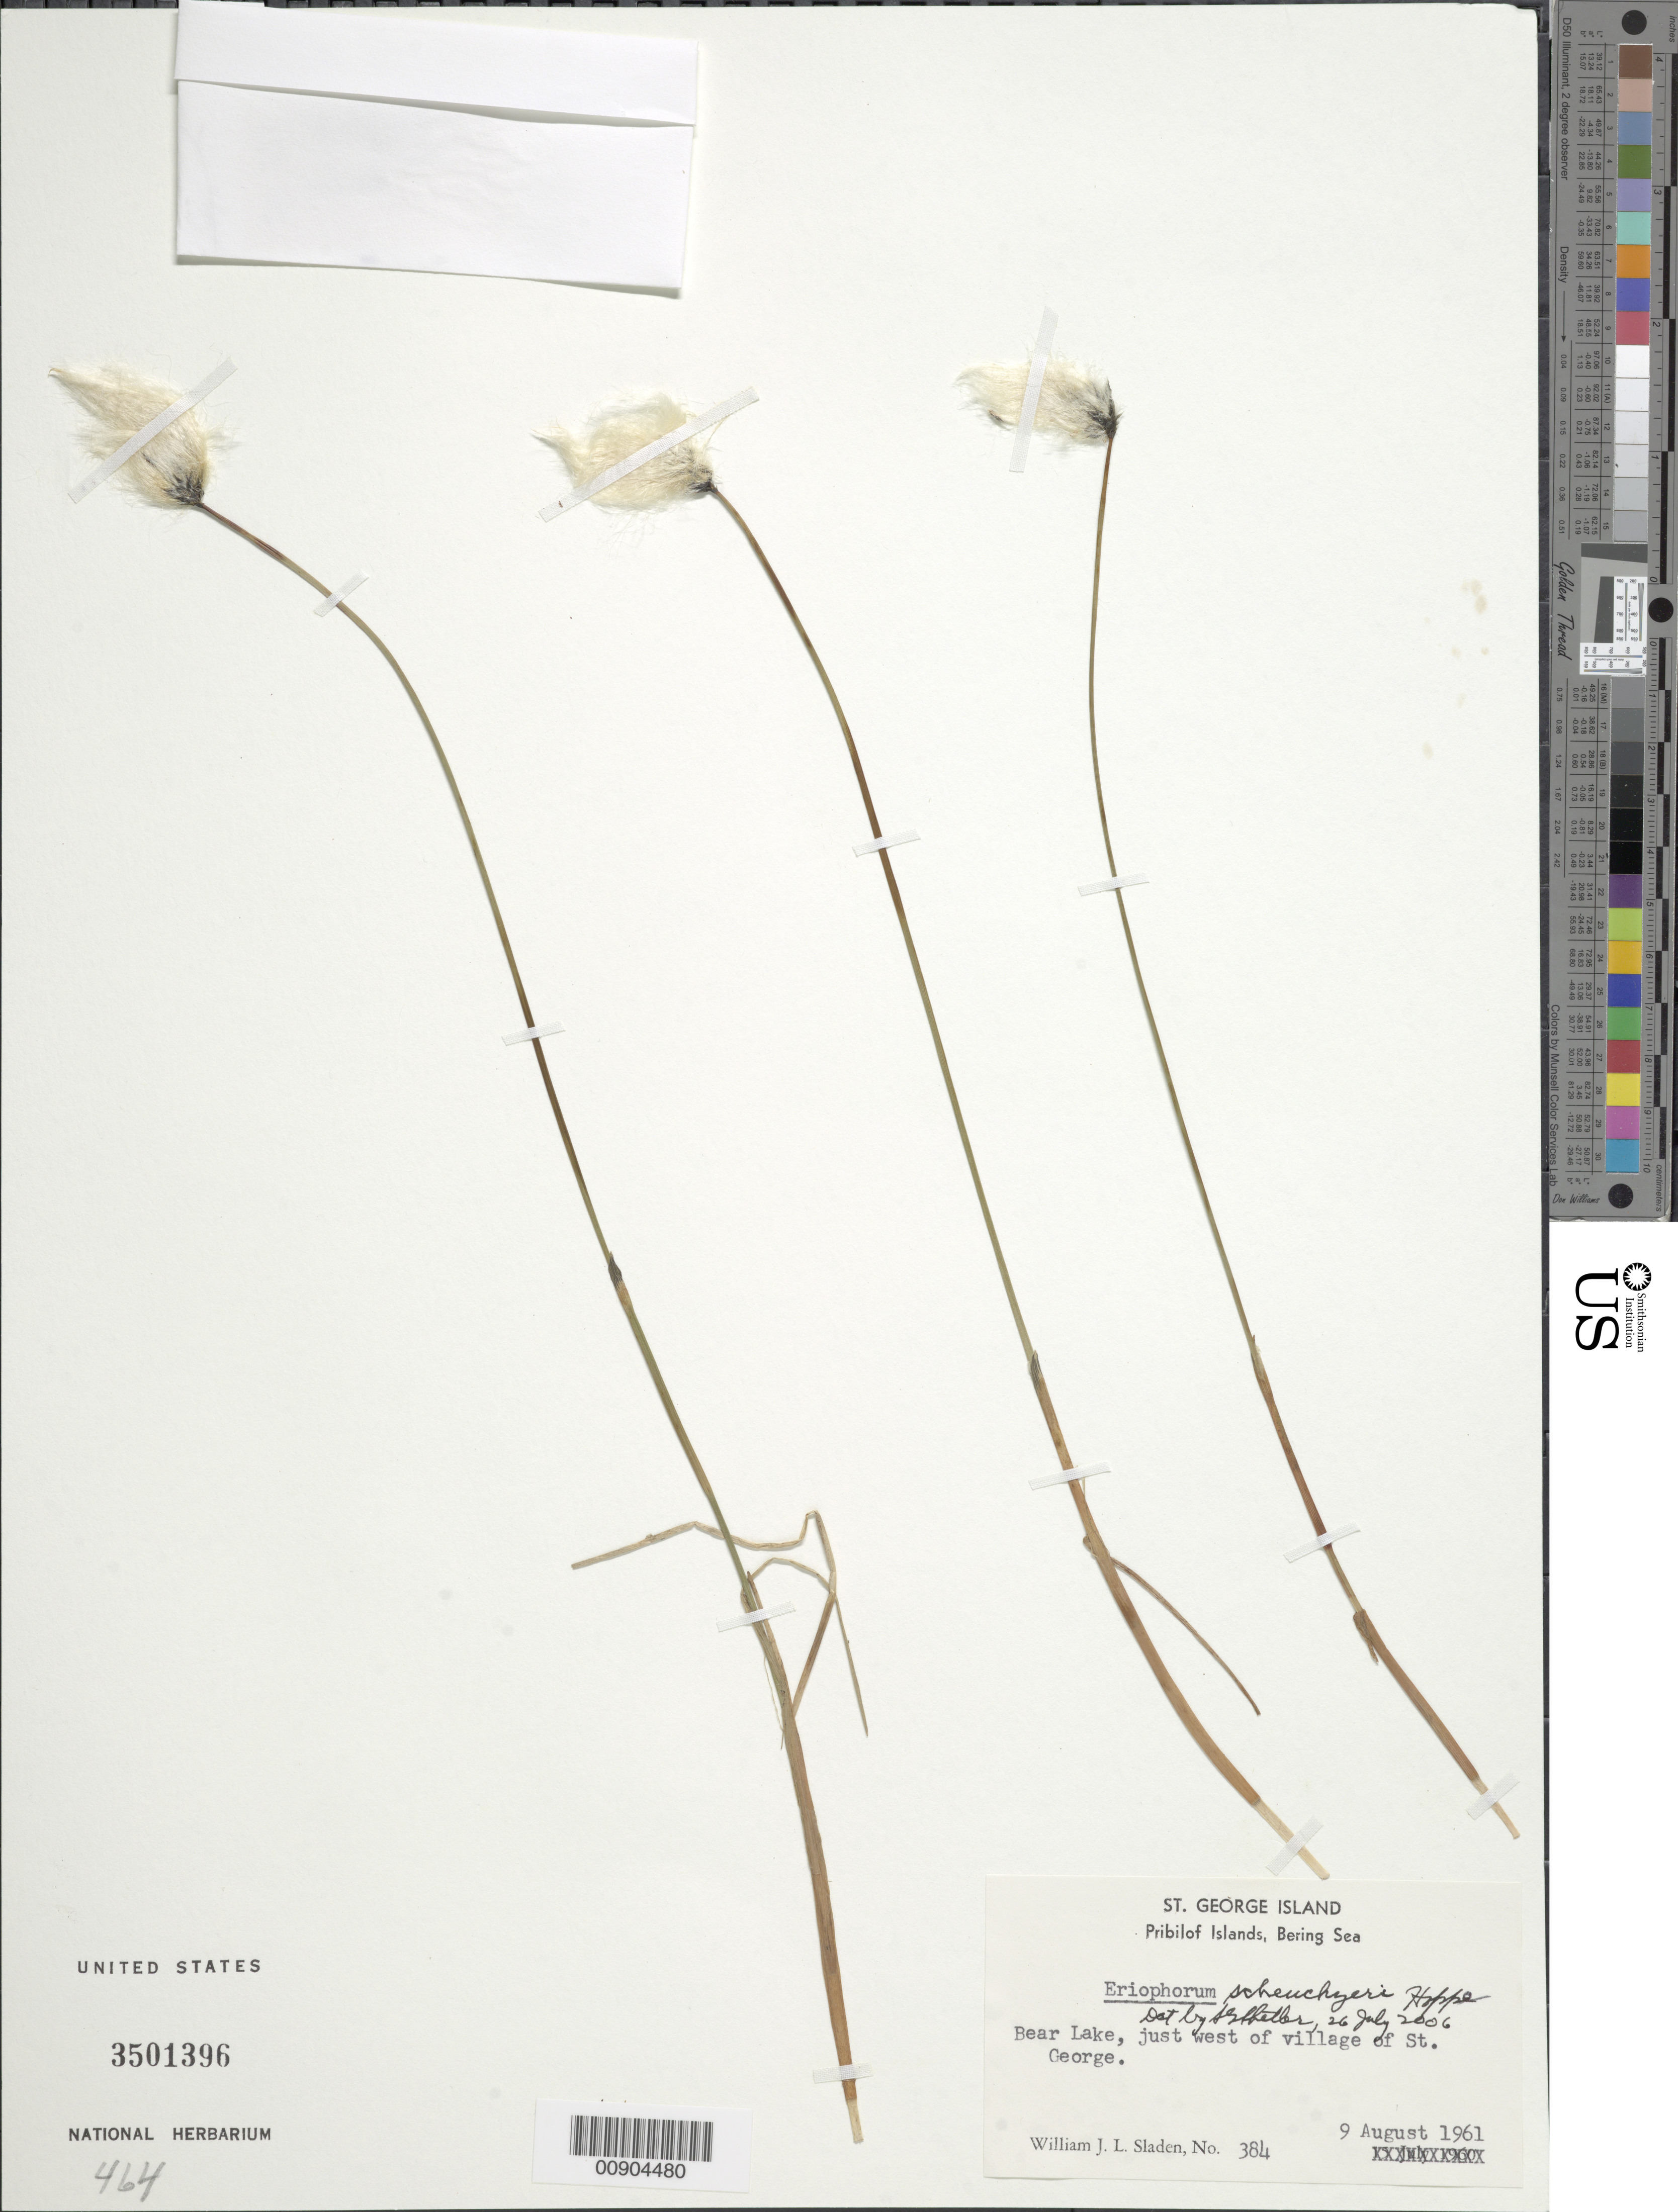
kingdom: Plantae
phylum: Tracheophyta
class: Liliopsida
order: Poales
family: Cyperaceae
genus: Eriophorum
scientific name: Eriophorum scheuchzeri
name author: Hoppe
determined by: Shetler, Stanwyn G., (US), NMNH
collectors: W. Sladen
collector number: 384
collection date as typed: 09 Aug 1961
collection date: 1961-08-09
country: United States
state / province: Alaska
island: St. George Island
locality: St. George Island. Bear Lake, just west of village of St. George., Bering Sea, Pribilof Islands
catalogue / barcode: US 3501396